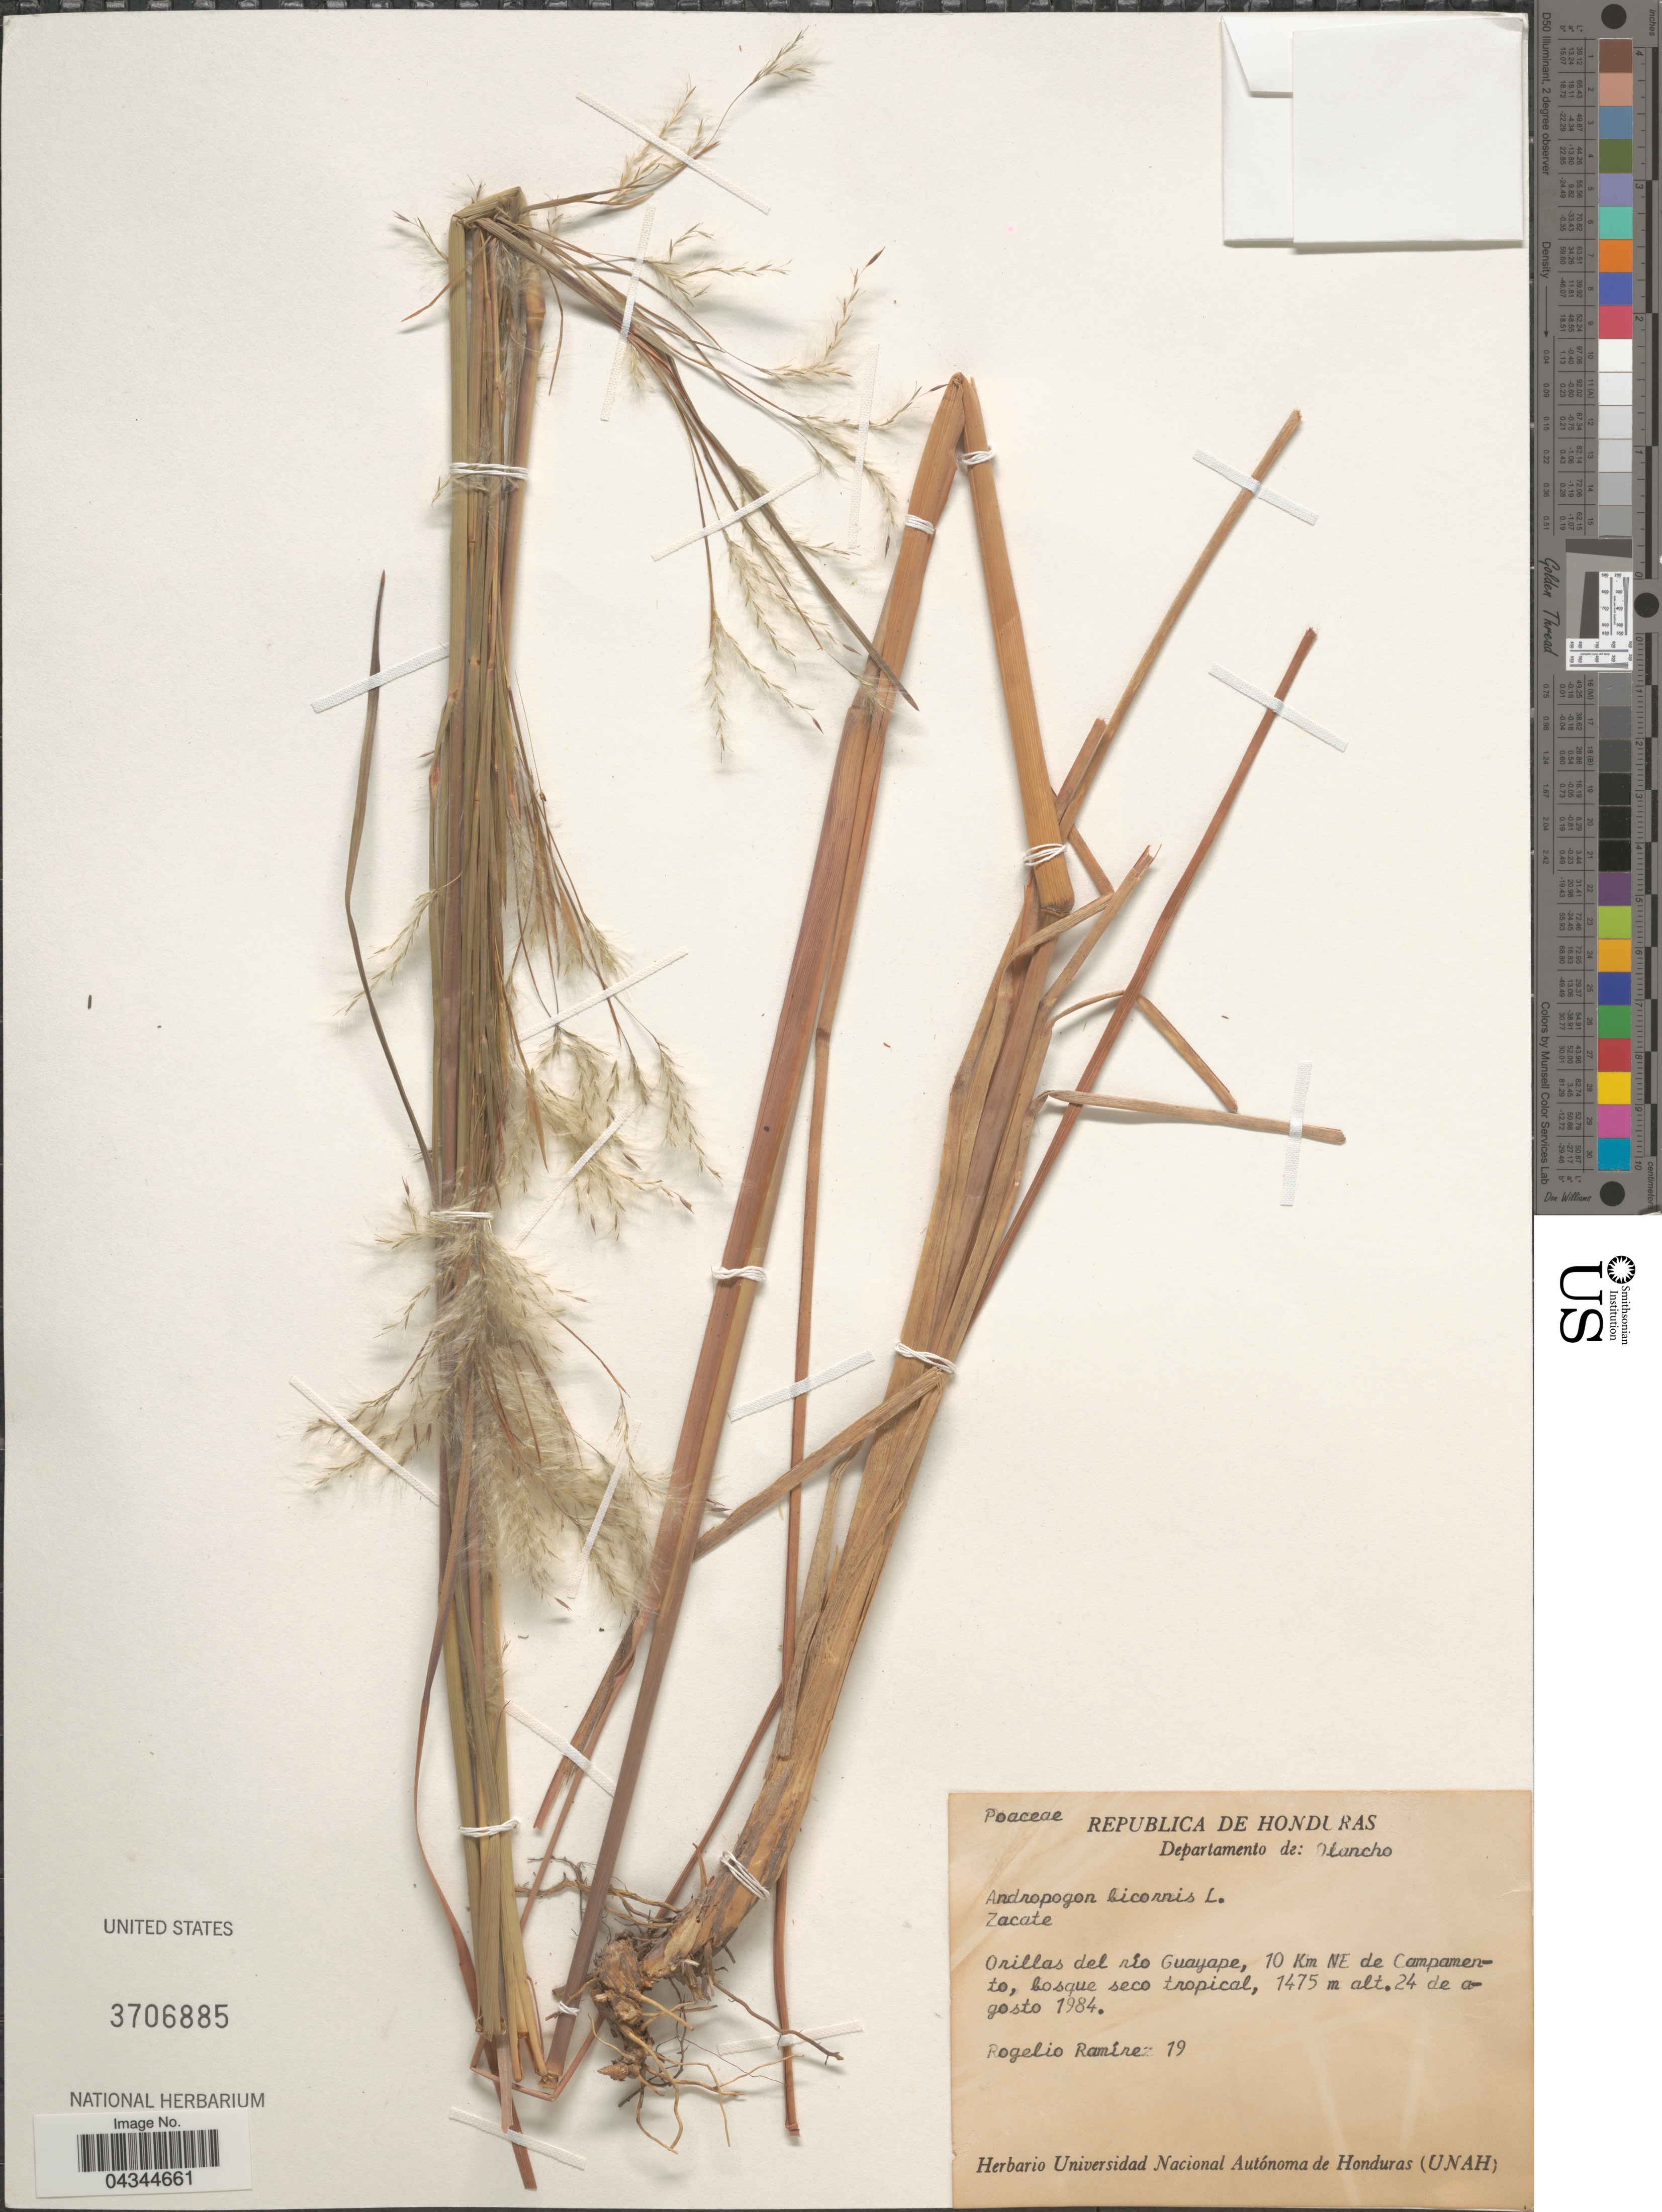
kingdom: Plantae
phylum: Tracheophyta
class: Liliopsida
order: Poales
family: Poaceae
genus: Andropogon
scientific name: Andropogon bicornis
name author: L.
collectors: R. Raminez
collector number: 19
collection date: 1984-08-24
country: Honduras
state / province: Olancho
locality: Republica de Honduras. Departamento de: Olancho. Orillas del río Guayape, 10 Km NE de Campamento, bosque seco tropical.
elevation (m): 1475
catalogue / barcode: US 3706885